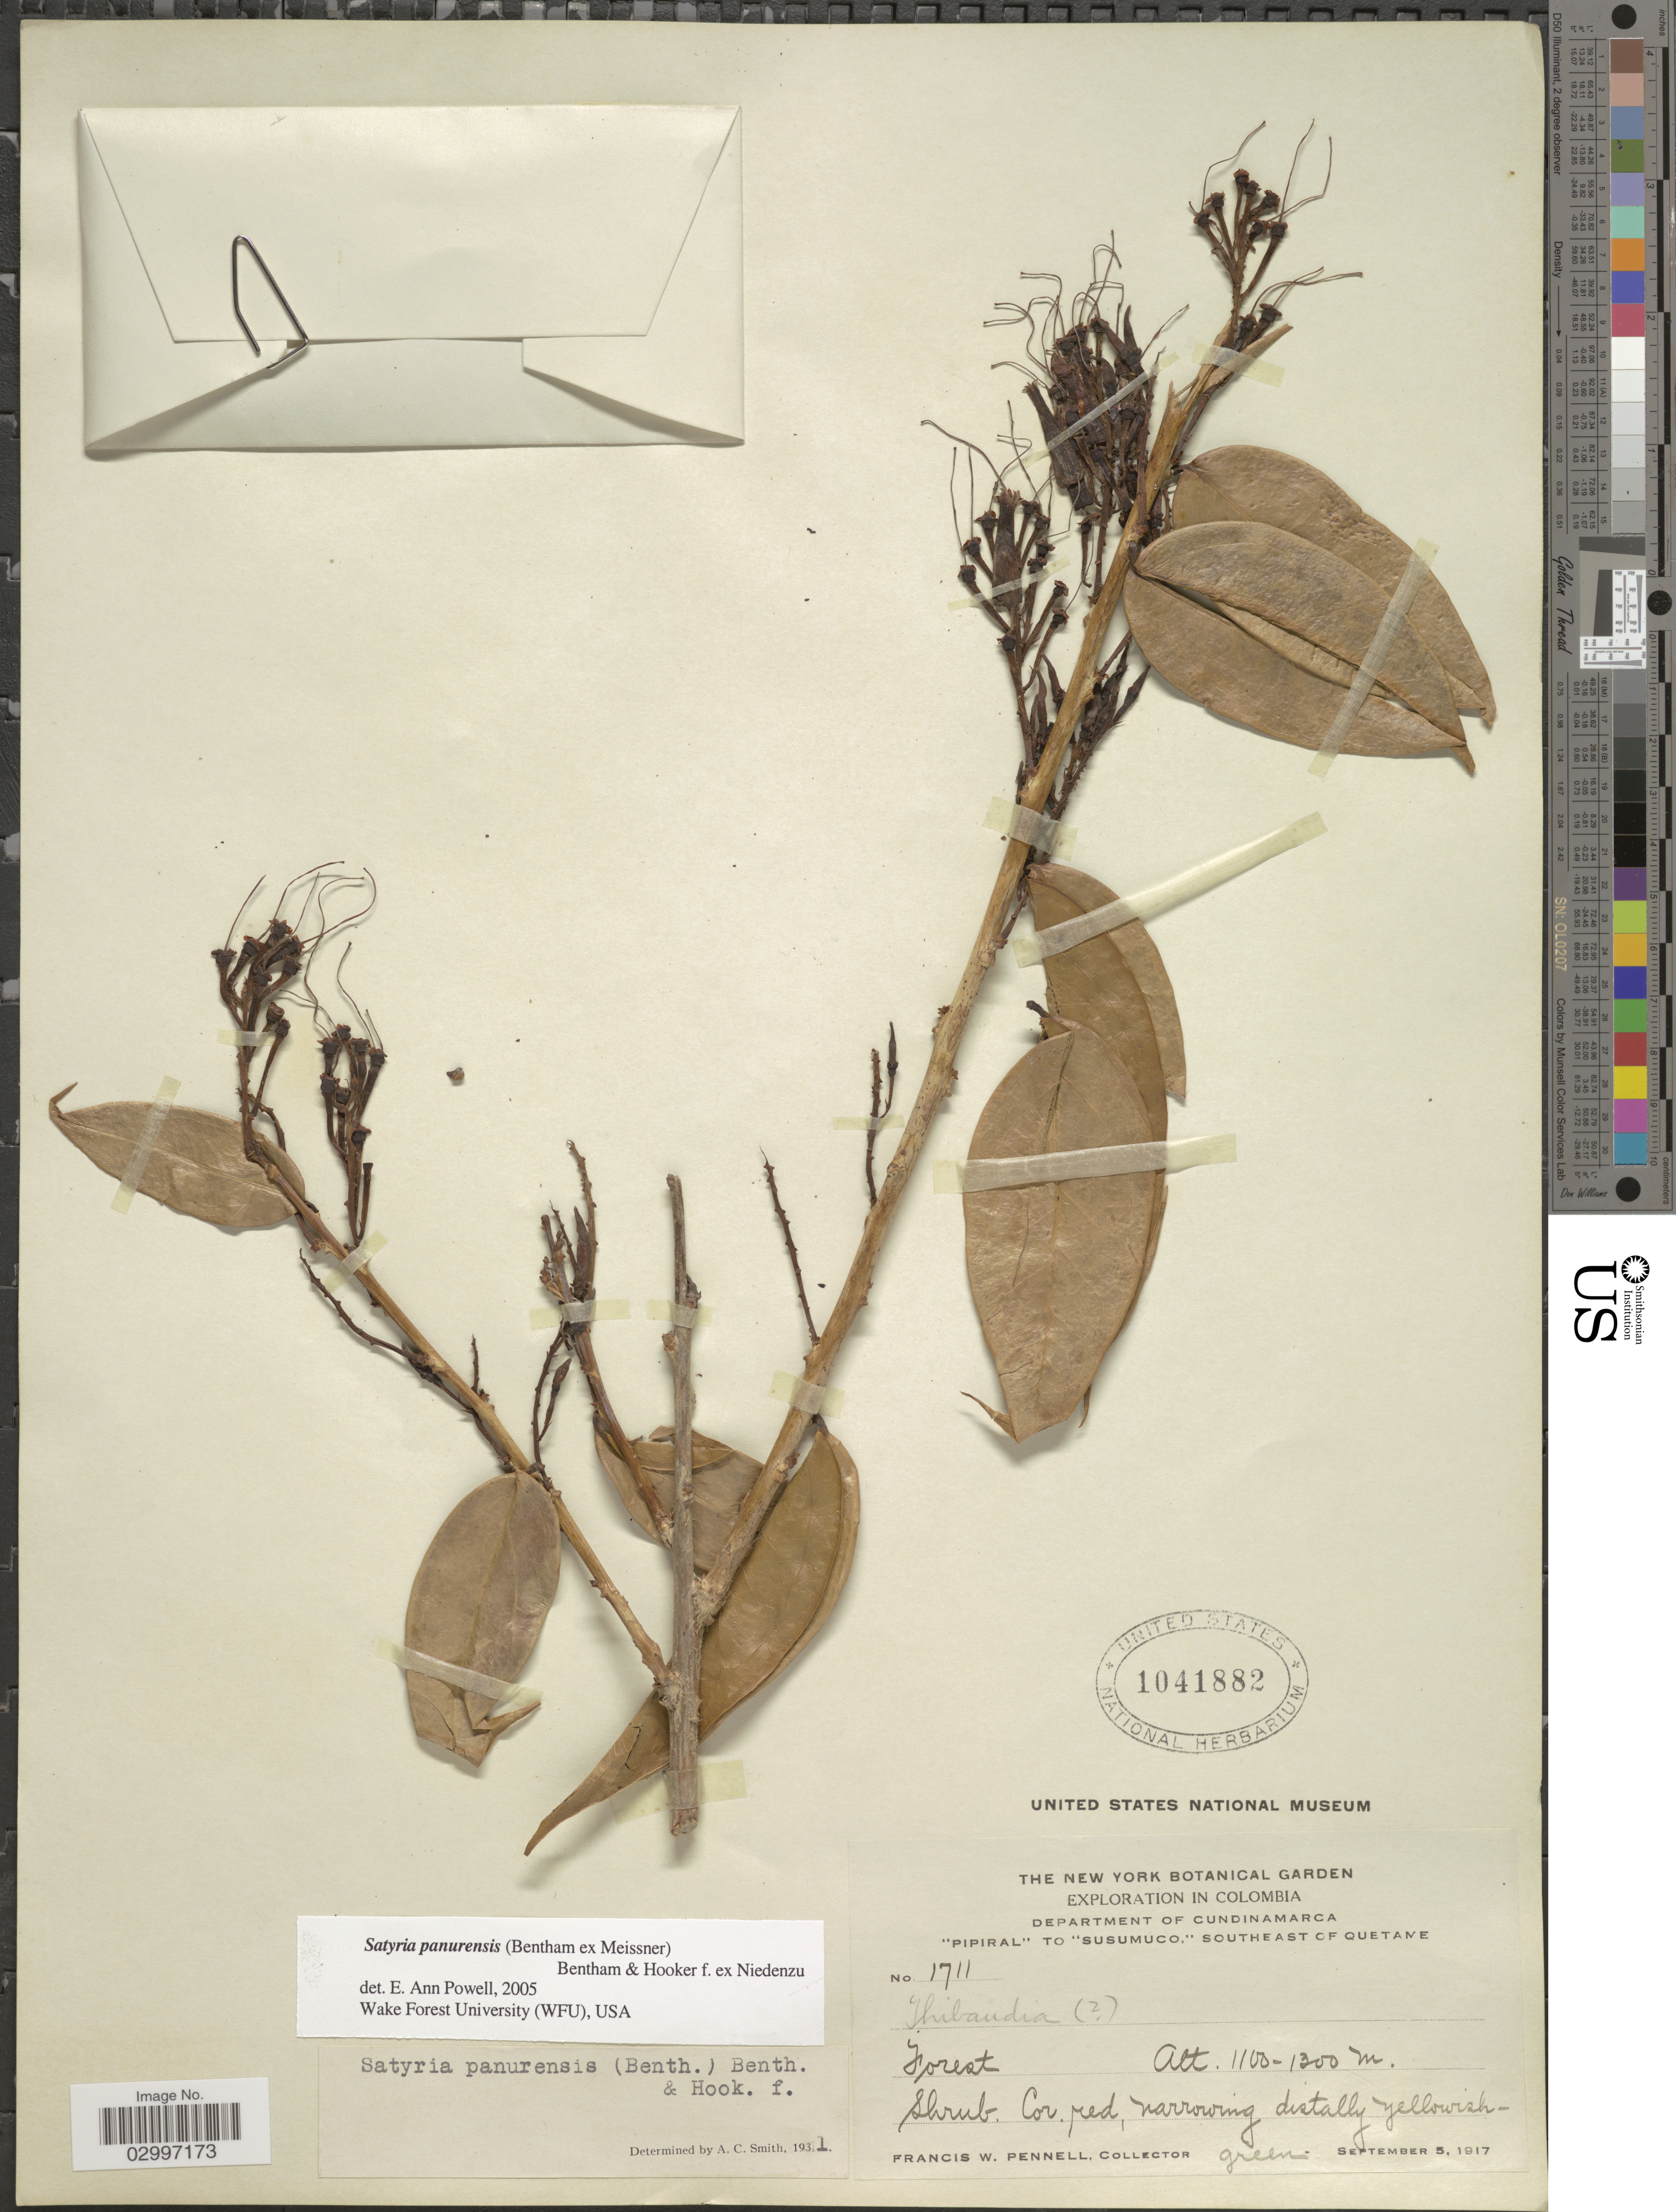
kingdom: Plantae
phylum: Tracheophyta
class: Magnoliopsida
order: Ericales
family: Ericaceae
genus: Satyria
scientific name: Satyria panurensis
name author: (Benth. ex Meisn.) Benth. & Hook. f. ex Nied.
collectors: F. W. Pennell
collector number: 1711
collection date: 1917-09-05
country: Colombia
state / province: Cundinamarca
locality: Department of Cundinamarca, "Pipiral" to "Susumuco", Southeast of Quetame.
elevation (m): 1100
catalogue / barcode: US 1041882